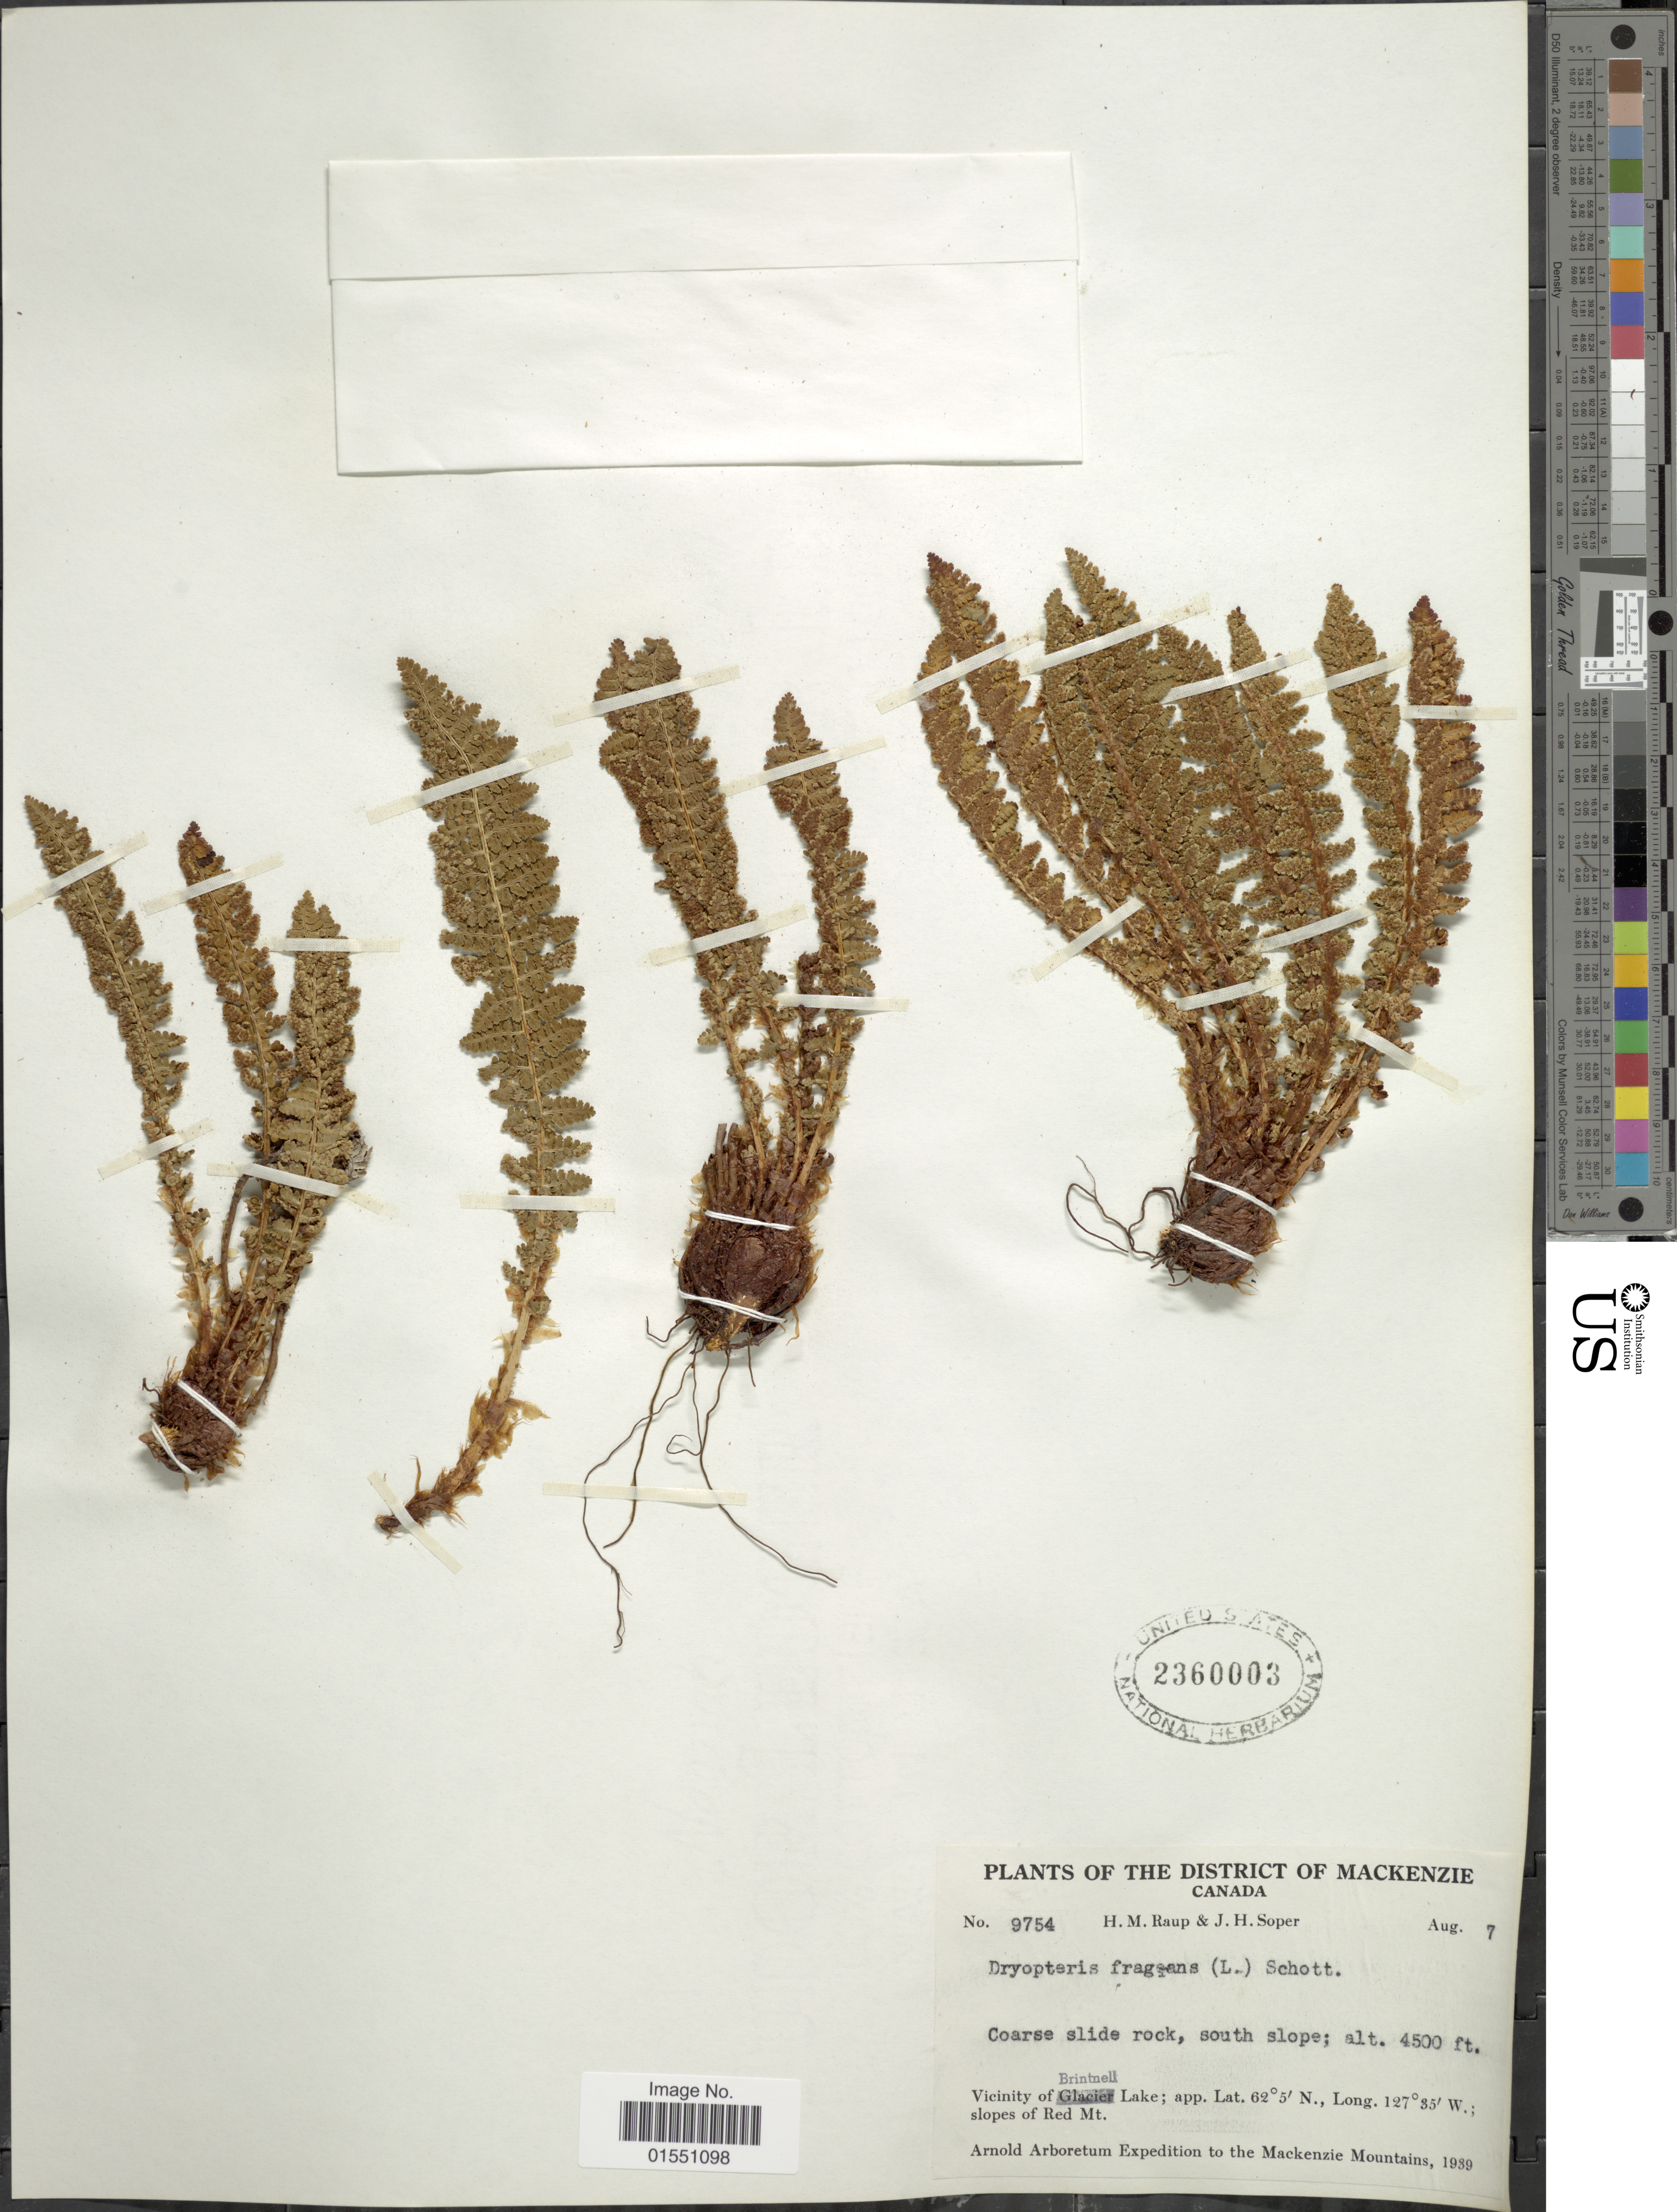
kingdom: Plantae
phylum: Tracheophyta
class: Polypodiopsida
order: Polypodiales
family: Dryopteridaceae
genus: Dryopteris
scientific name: Dryopteris fragrans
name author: (L.) Schott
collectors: H. Raup & J. H. Soper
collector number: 9754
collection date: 1939-08-07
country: Canada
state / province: Alberta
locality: District of Mackenzie. Vicinity of Brintmell Lake, south slope of Red Mt., west of the lake. Mackenzie Mountains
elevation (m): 1372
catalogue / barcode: US 2360003